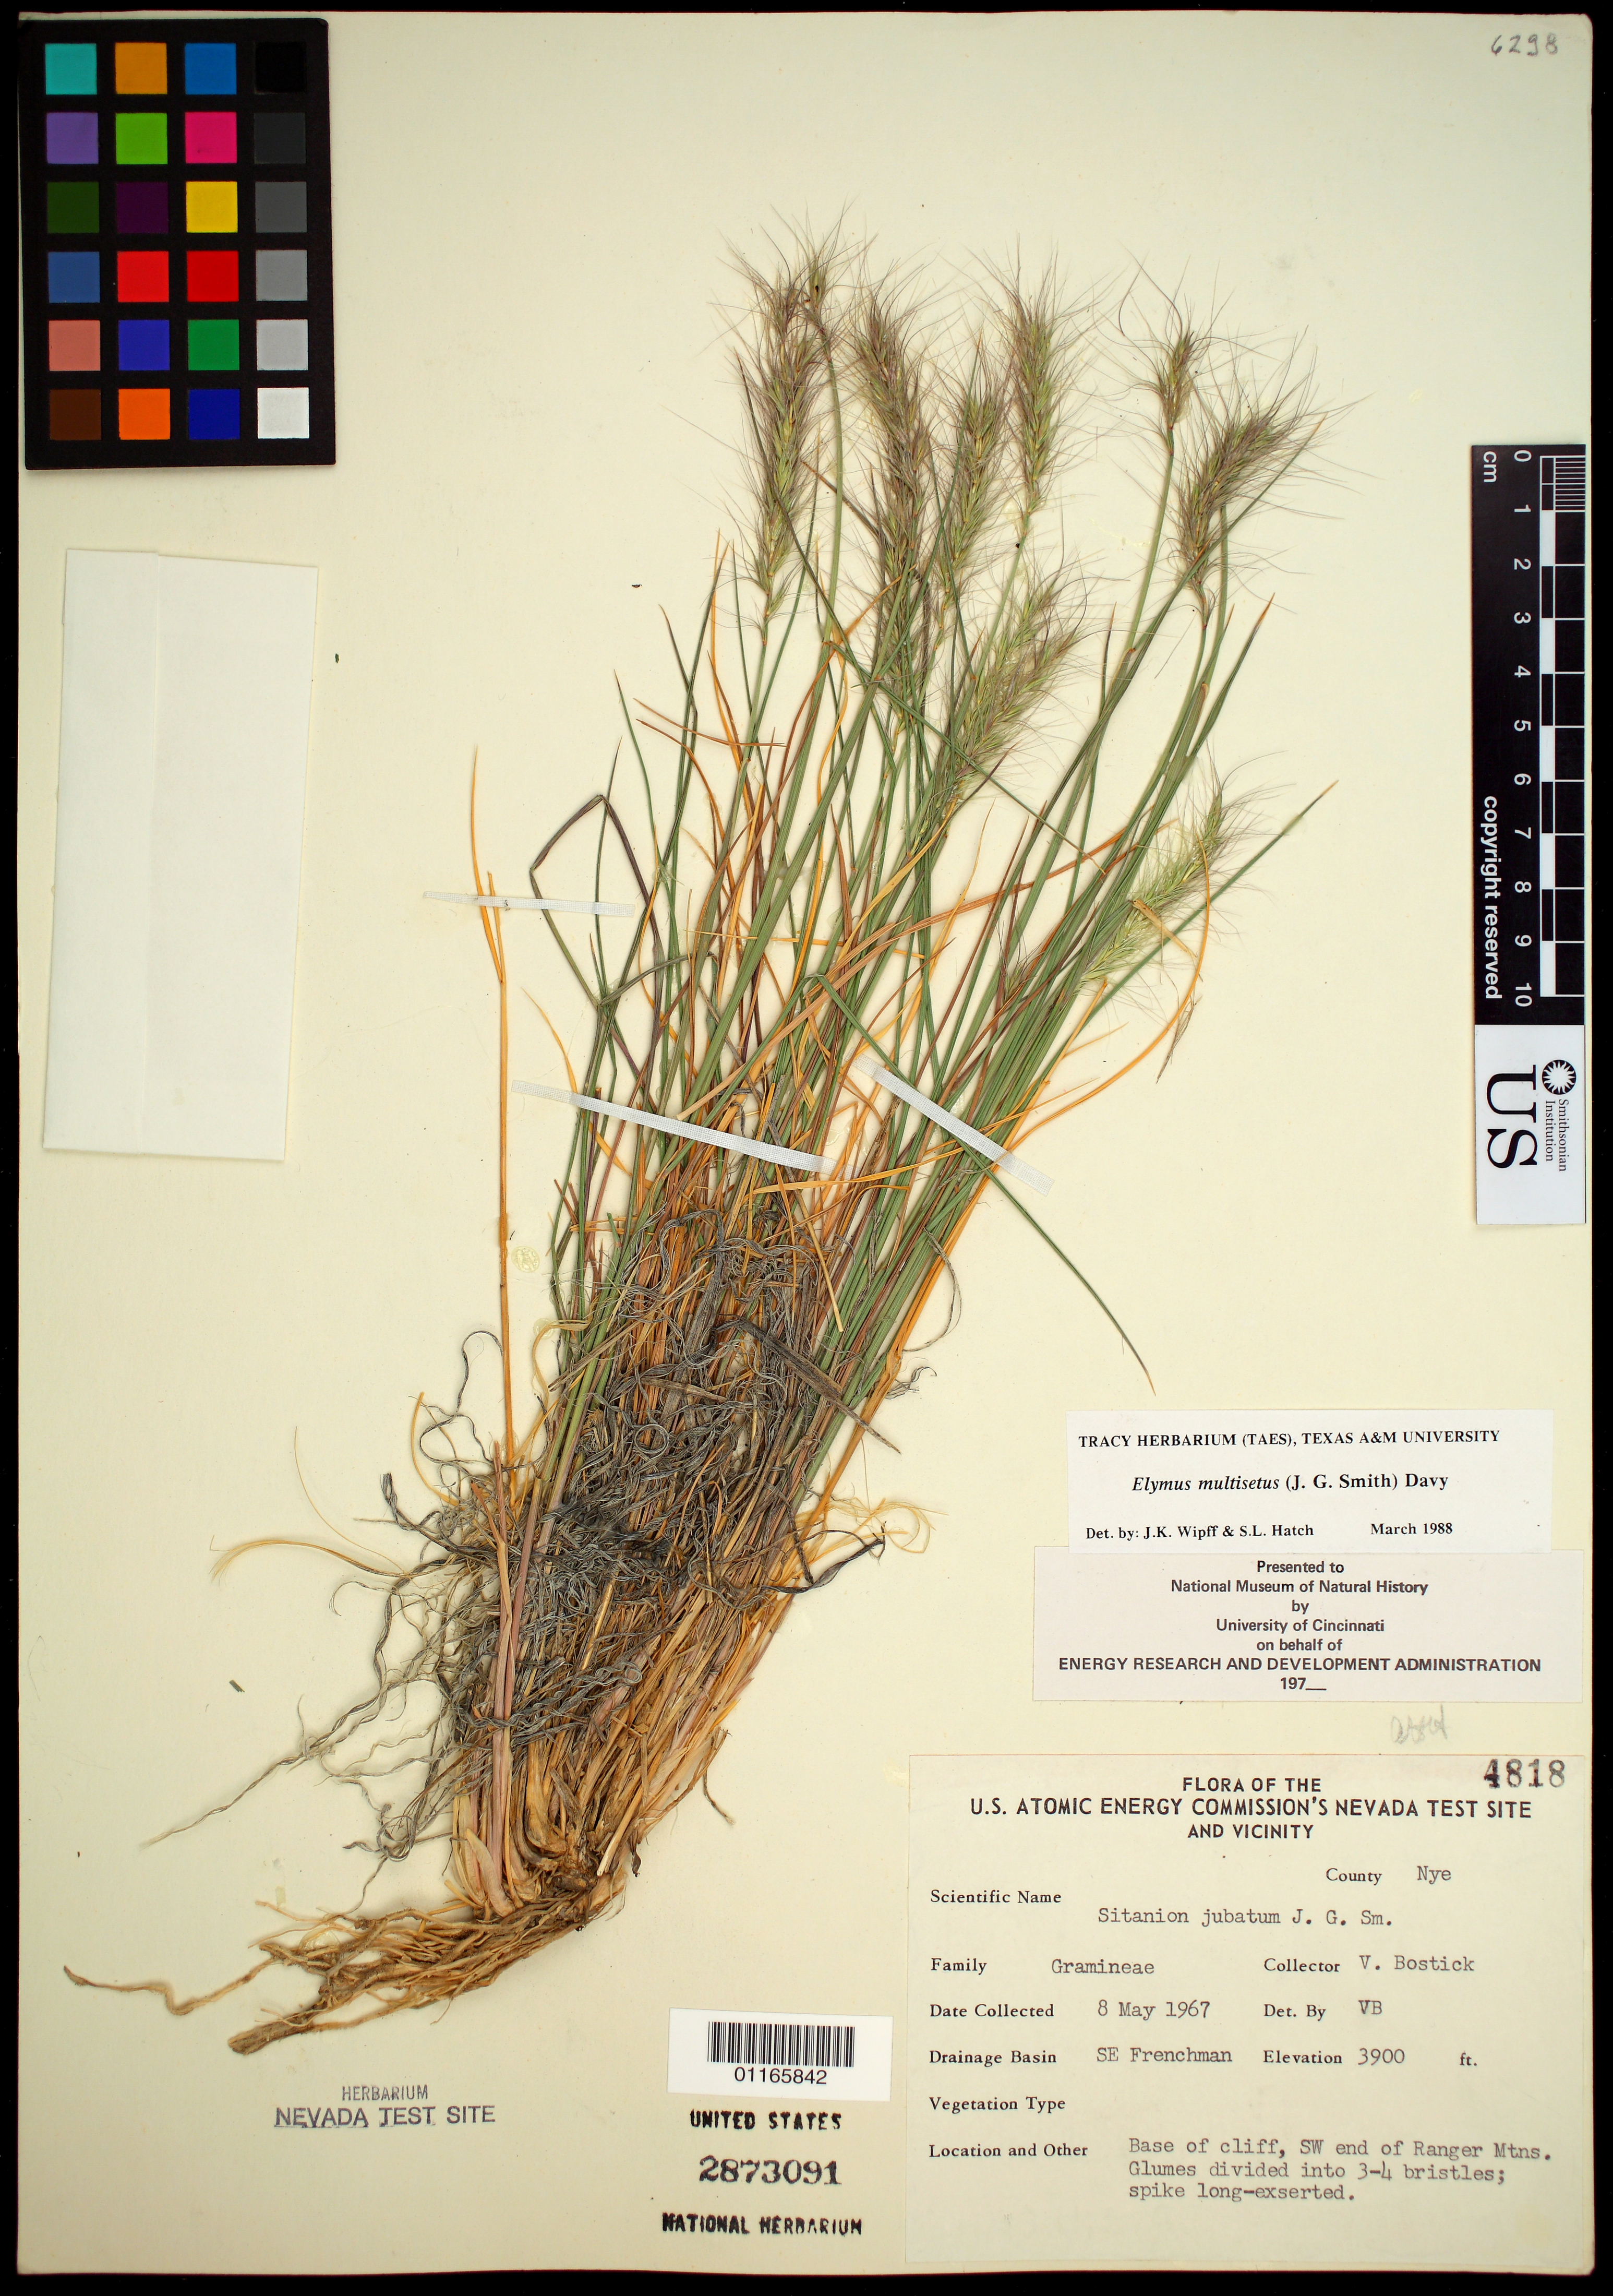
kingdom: Plantae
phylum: Tracheophyta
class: Liliopsida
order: Poales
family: Poaceae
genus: Elymus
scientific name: Elymus multisetus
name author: (J.G. Sm.) Burtt Davy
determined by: Wipff, J. K.; Hatch, S. L.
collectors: V. Bostick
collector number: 4818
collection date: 1967-05-08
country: United States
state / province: Nevada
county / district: Nye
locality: Drainage Basin: SE Frenchman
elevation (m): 1189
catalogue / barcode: US 2873091